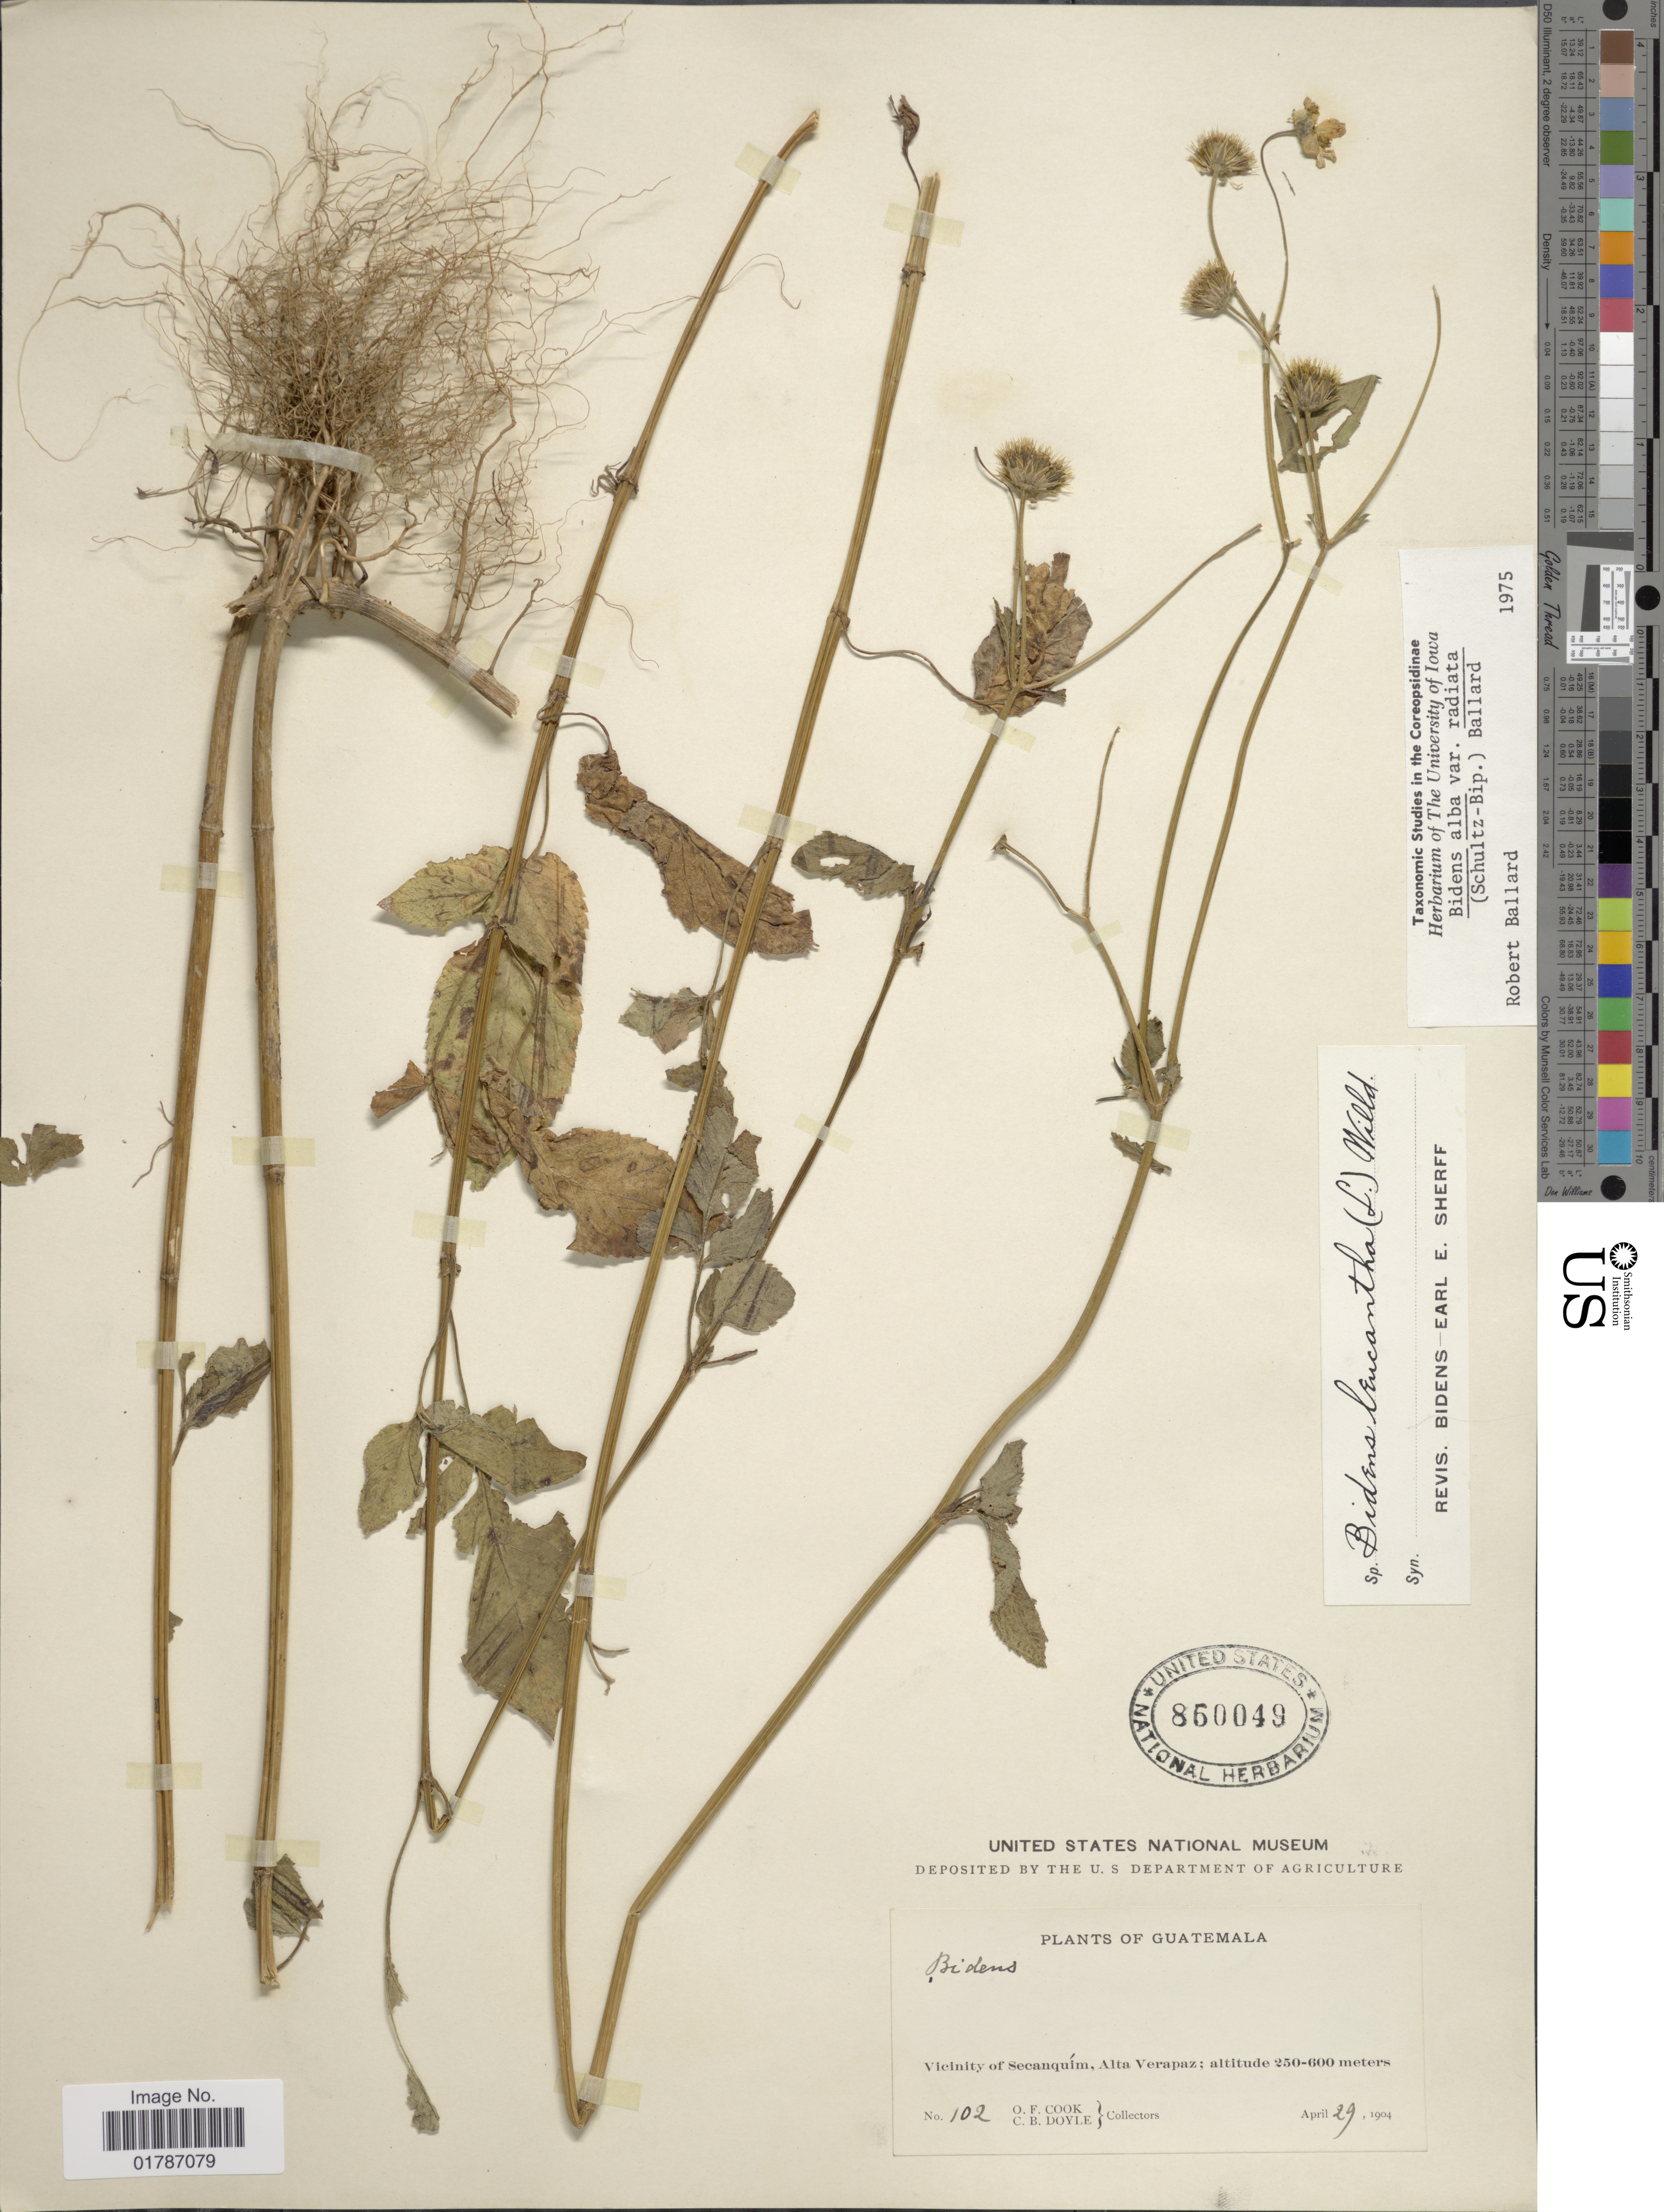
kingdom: Plantae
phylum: Tracheophyta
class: Magnoliopsida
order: Asterales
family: Asteraceae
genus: Bidens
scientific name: Bidens alba var. radiata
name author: (Sch. Bip.) R.E. Ballard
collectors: O. F. Cook & C. Doyle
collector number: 102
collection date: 1904-04-29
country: Guatemala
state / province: Alta Verapaz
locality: Vicinity of Secanquim, Alta Verapaz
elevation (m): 250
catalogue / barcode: US 860049